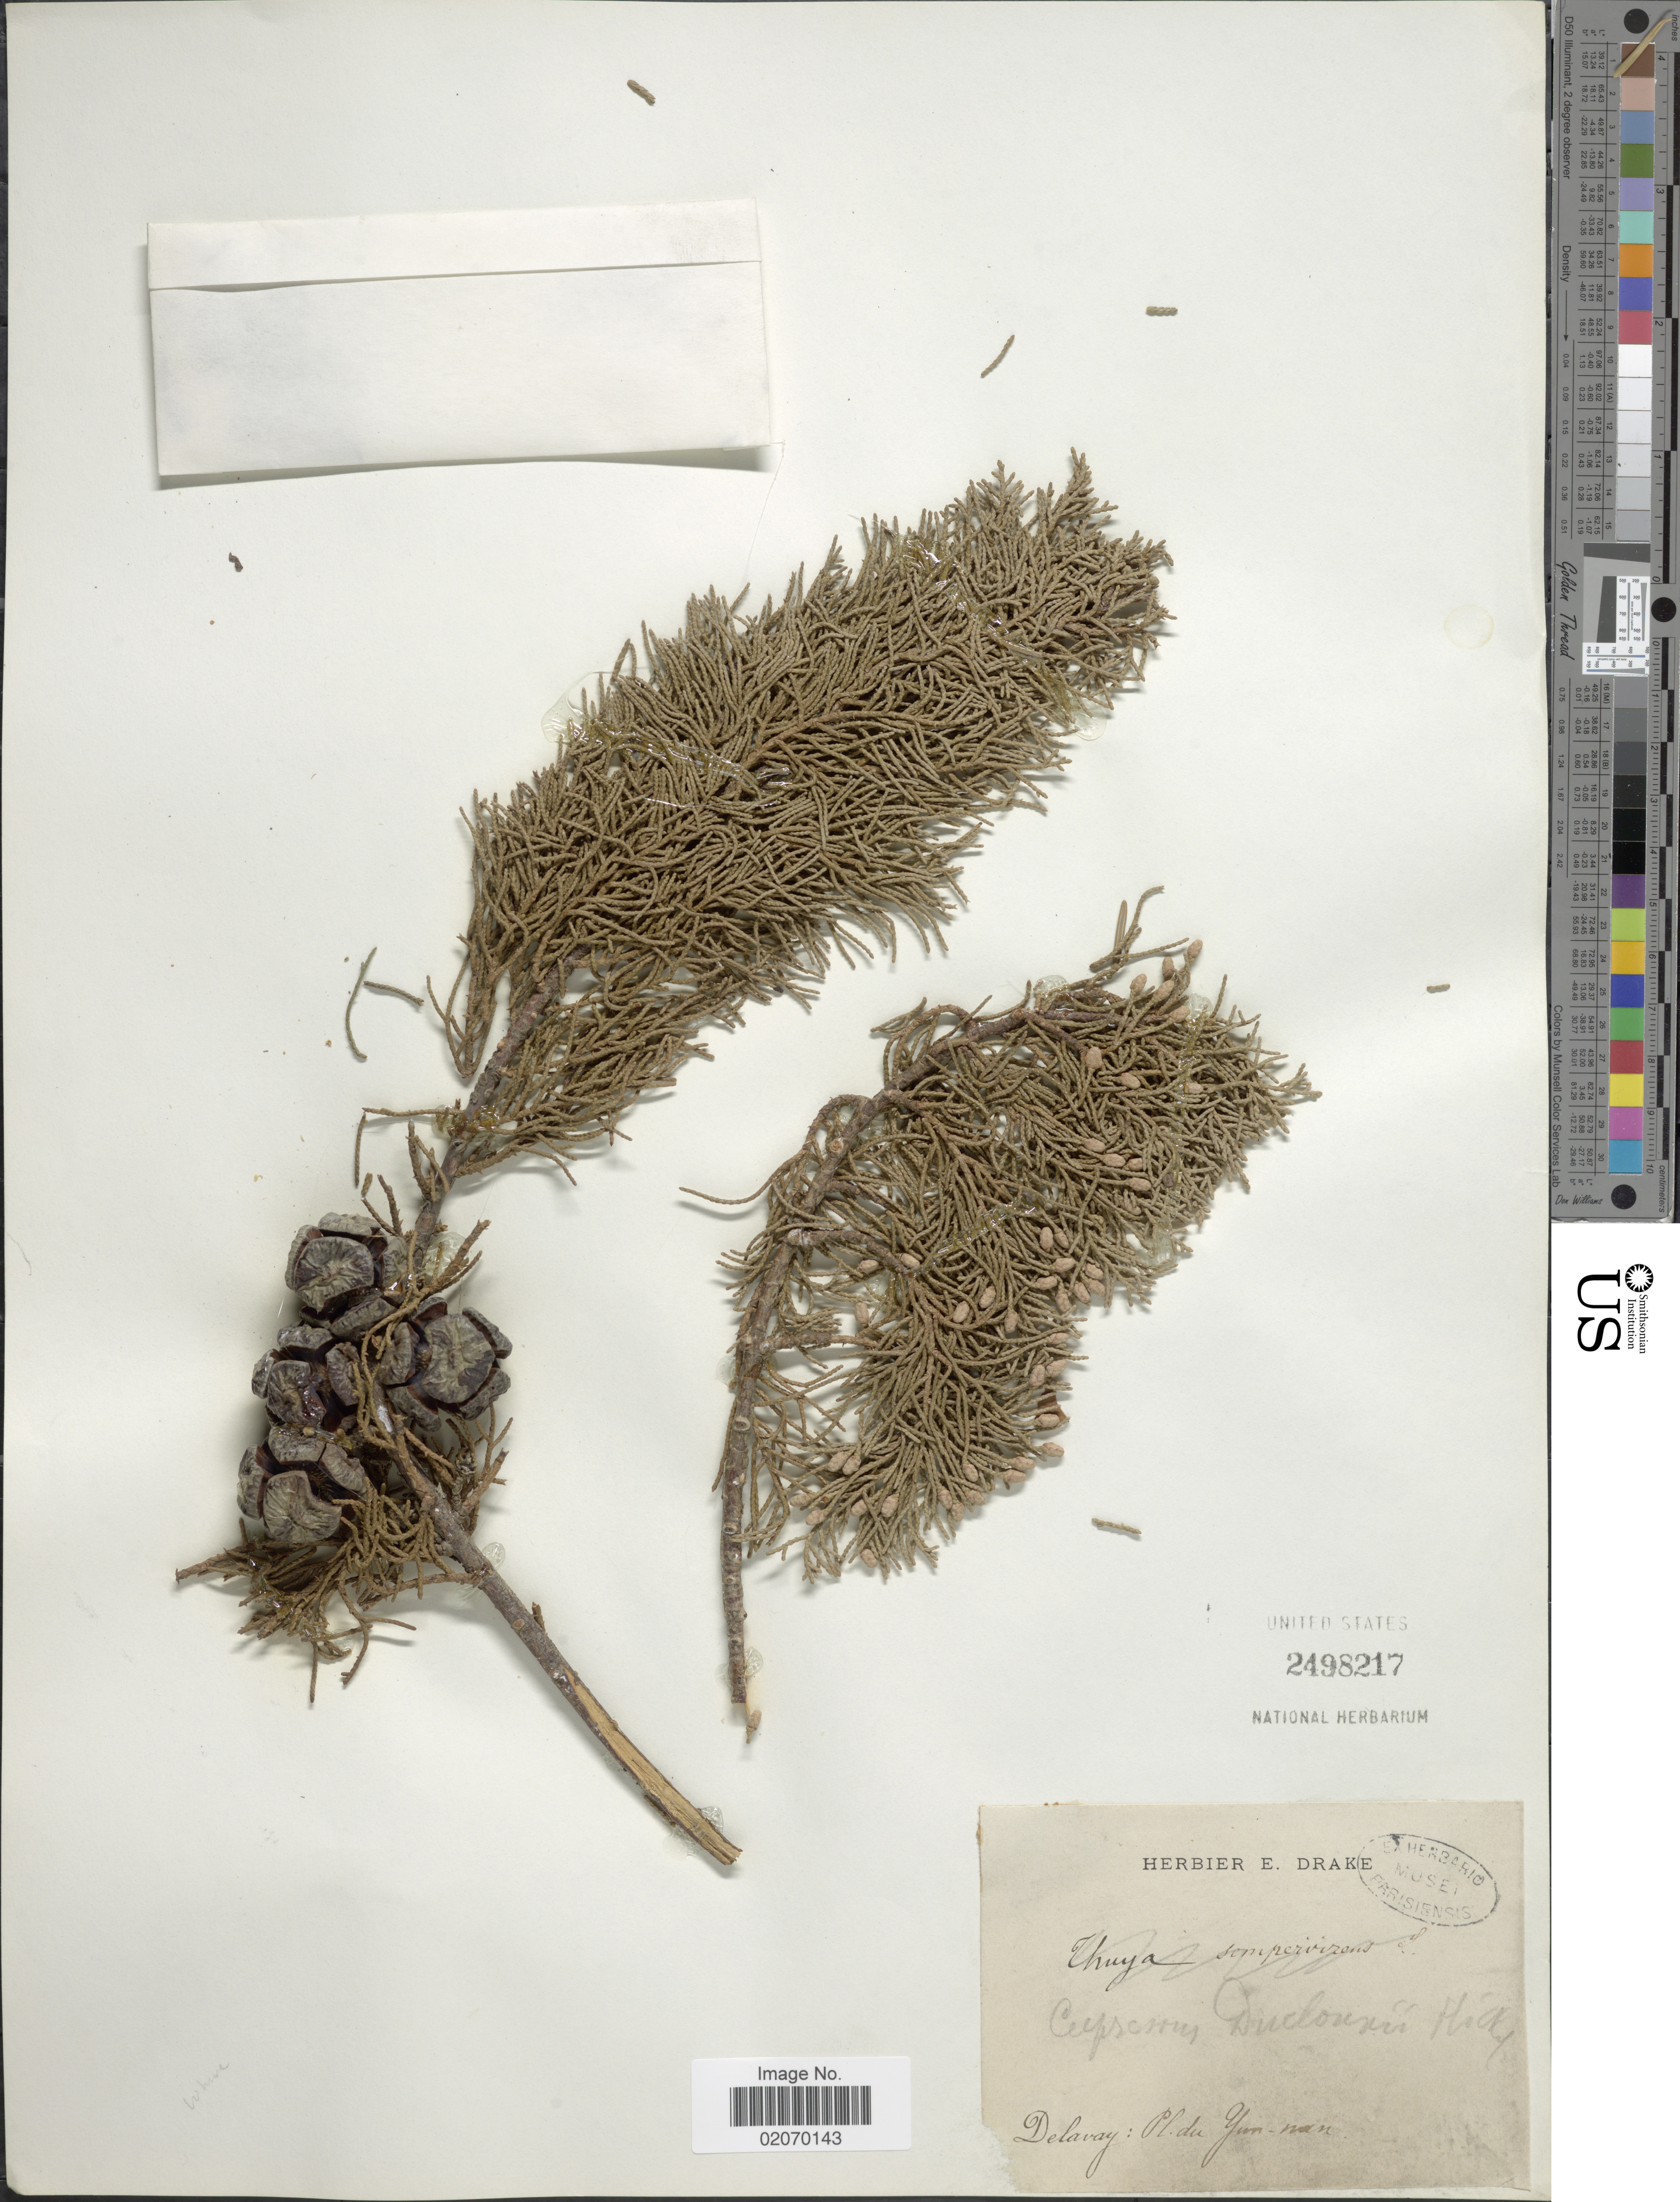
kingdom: Plantae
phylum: Tracheophyta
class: Pinopsida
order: Pinales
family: Cupressaceae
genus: Cupressus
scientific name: Cupressus duclouxiana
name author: Hickel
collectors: Delavay, --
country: China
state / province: Yunnan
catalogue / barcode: US 2498217